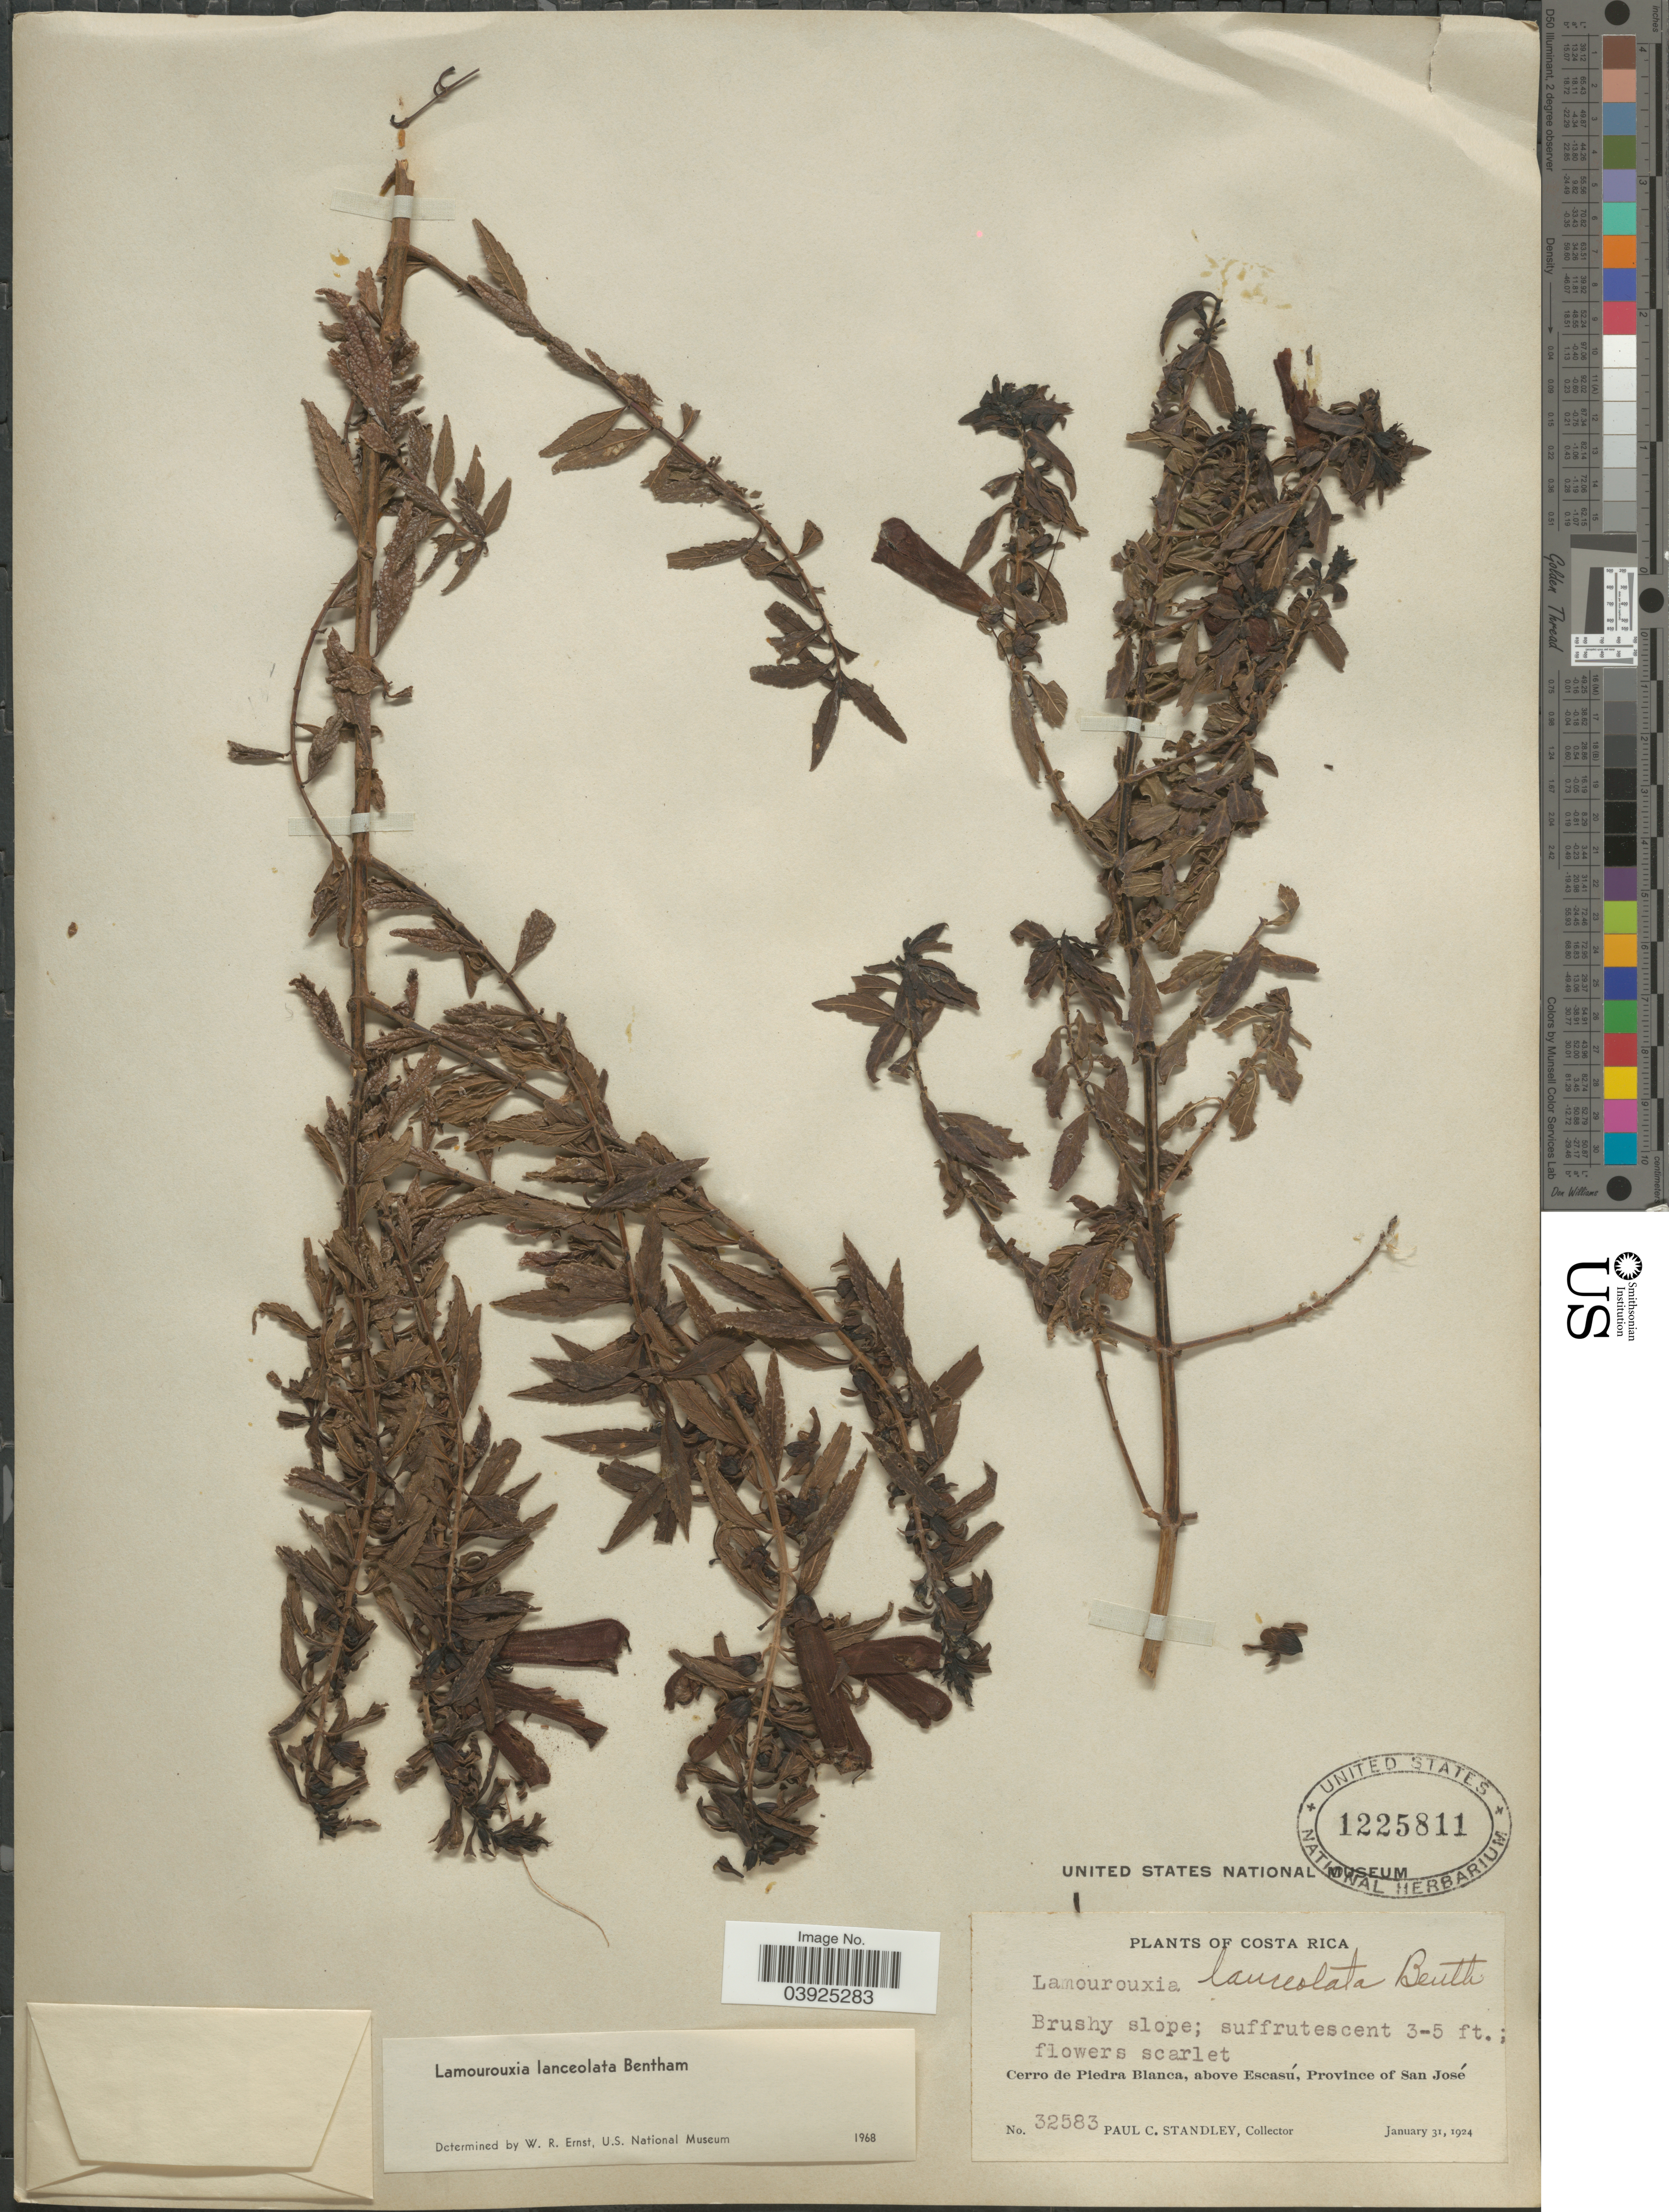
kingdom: Plantae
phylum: Tracheophyta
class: Magnoliopsida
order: Lamiales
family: Orobanchaceae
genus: Lamourouxia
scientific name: Lamourouxia lanceolata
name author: Benth.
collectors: P. C. Standley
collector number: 32583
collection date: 1924-01-31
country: Costa Rica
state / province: San José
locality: Cerro de Piedra Blanca, above Escasú.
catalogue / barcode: US 1225811